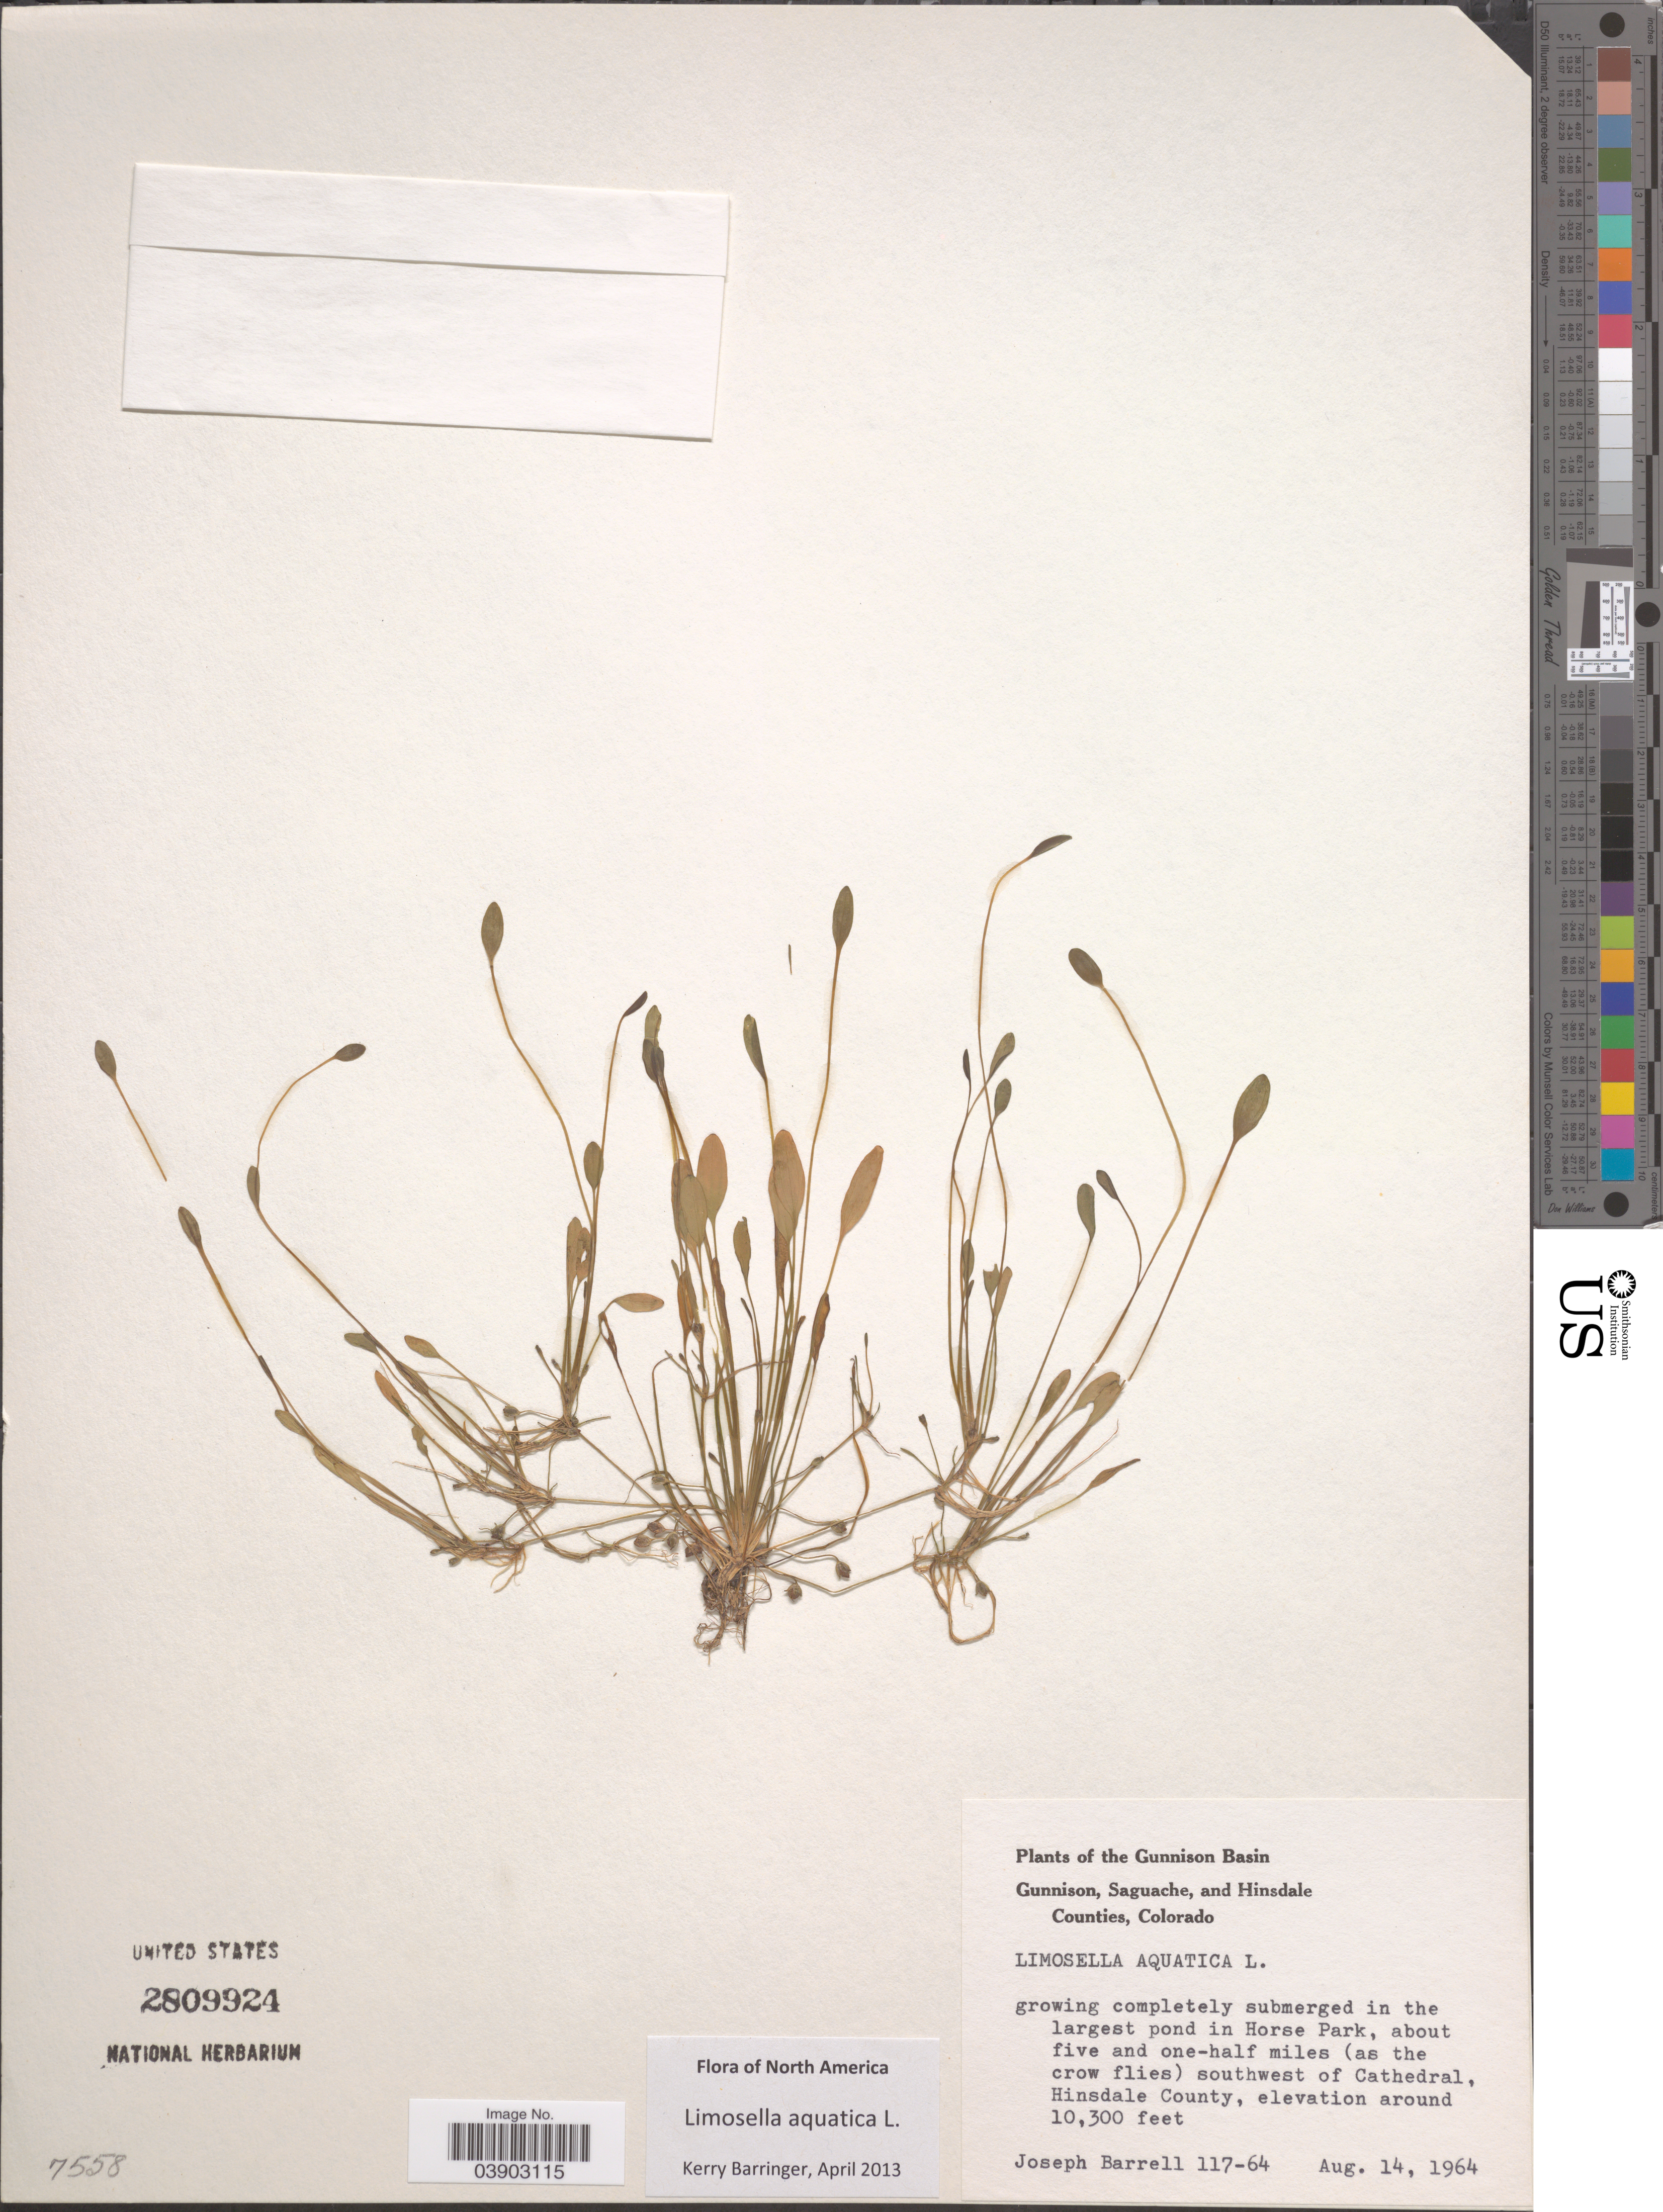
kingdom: Plantae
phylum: Tracheophyta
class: Magnoliopsida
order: Lamiales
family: Scrophulariaceae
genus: Limosella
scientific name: Limosella aquatica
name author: L.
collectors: J. Barrell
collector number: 117-64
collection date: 1964-08-14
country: United States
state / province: Colorado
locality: Gunnison Basin. Submerged in the largest pond in Horse Park, about five and one-half miles (as the crow flies) southwest of Cathedral, Hinsdale County.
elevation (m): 3139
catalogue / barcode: US 2809924